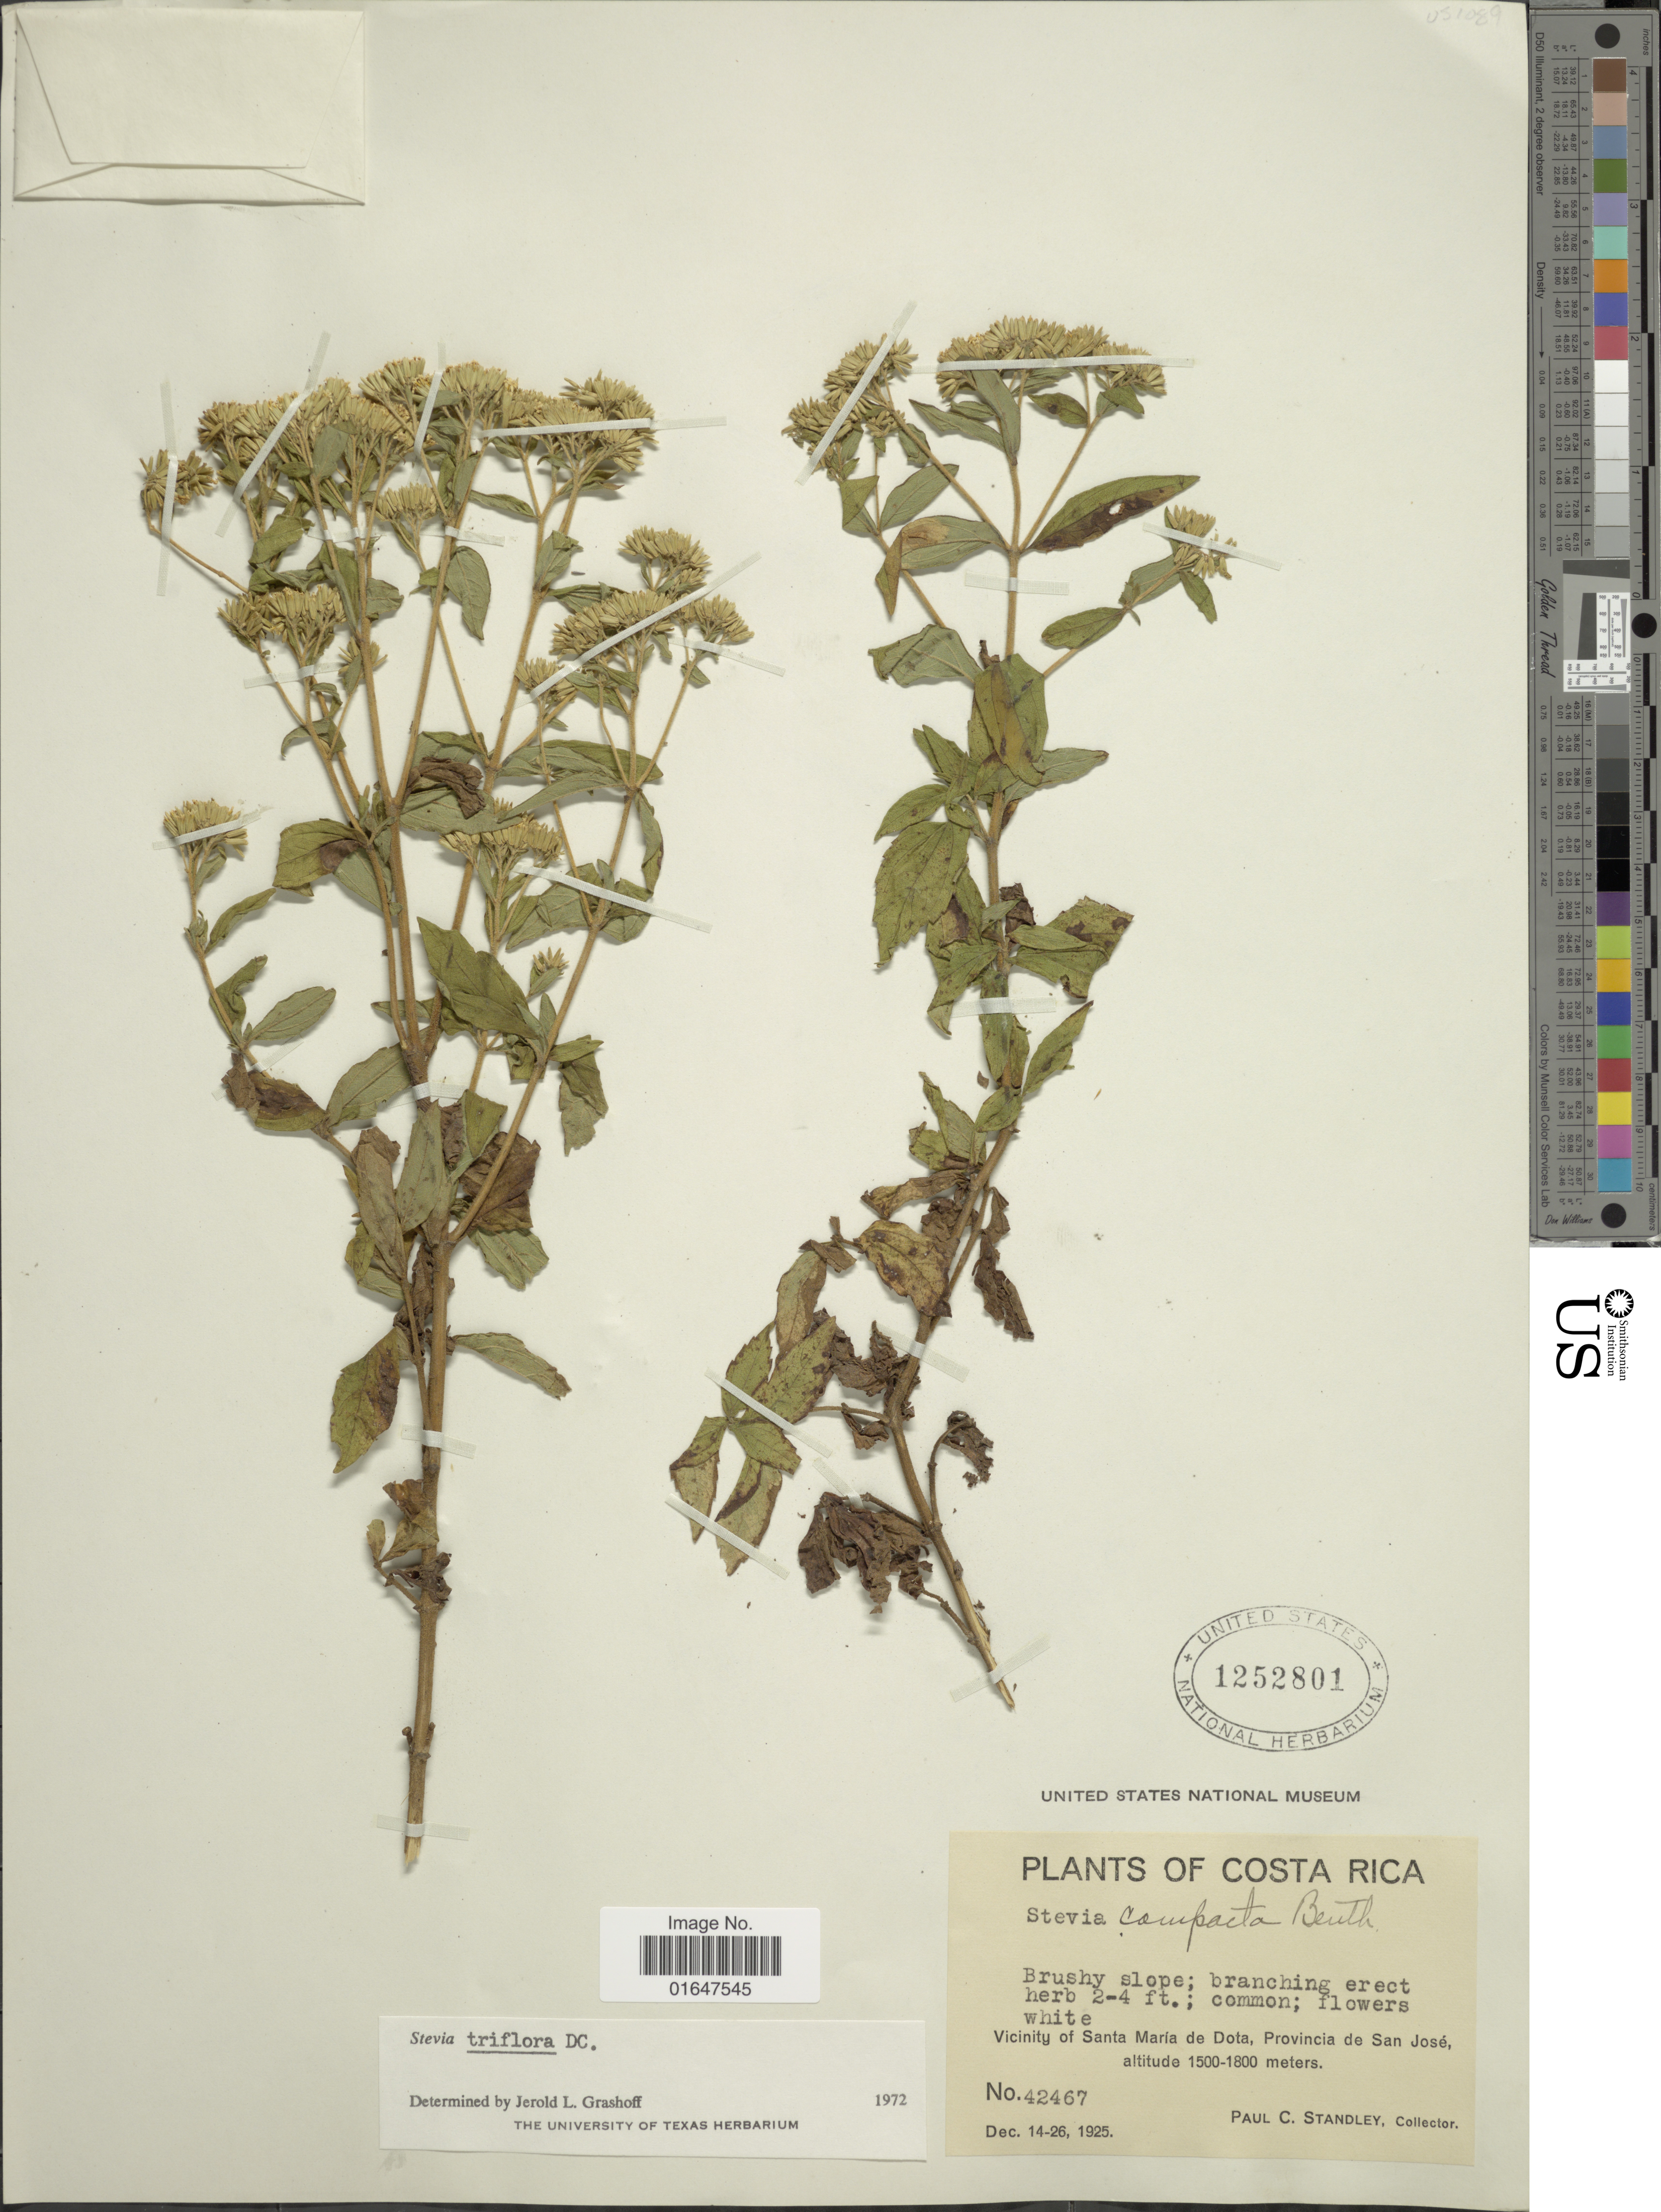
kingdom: Plantae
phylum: Tracheophyta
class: Magnoliopsida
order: Asterales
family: Asteraceae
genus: Stevia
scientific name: Stevia triflora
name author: DC.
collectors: P. C. Standley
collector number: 42467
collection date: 1925-12-14/1925-12-26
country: Costa Rica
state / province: San José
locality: Vicinity of Santa Maria de Dota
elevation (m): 1500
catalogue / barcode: US 1252801